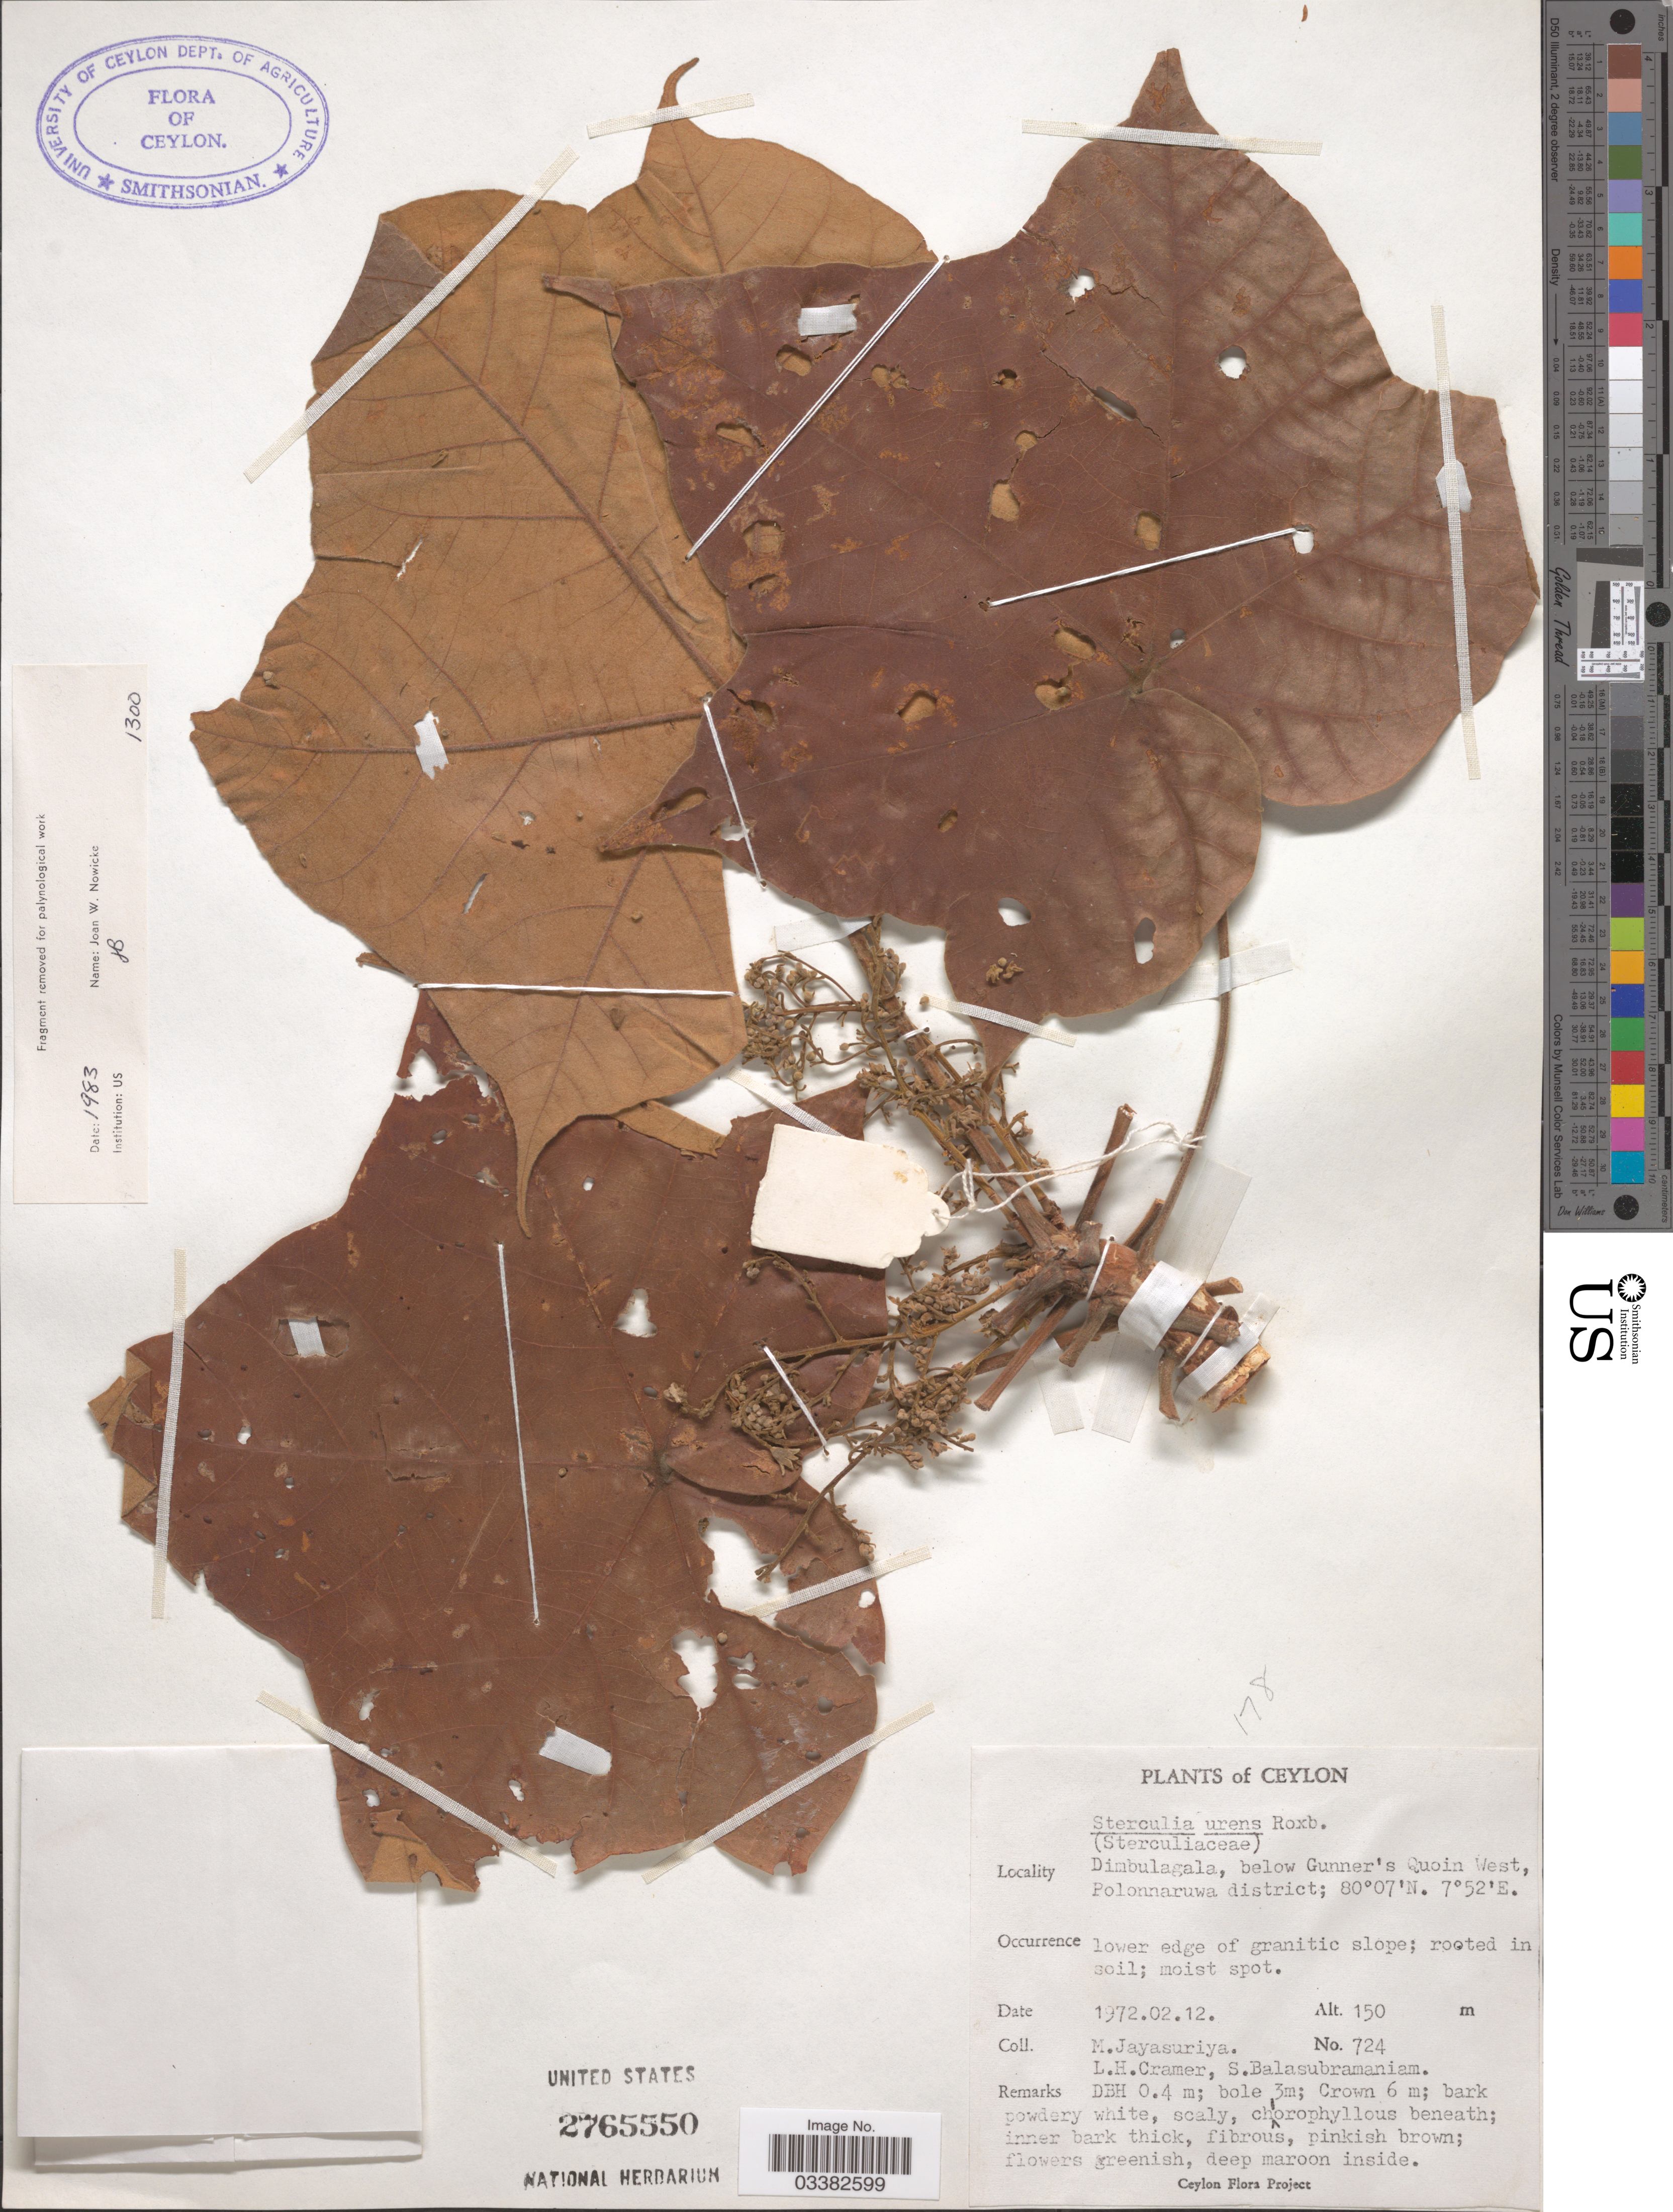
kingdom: Plantae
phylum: Tracheophyta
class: Magnoliopsida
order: Malvales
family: Malvaceae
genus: Sterculia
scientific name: Sterculia urens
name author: Roxb.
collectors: M. Jayasuriya, L. H. Cramer & S. Balasubramaniam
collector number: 724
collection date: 1972-02-12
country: Sri Lanka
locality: Ceylon. Dimbulagala, below Gunner's Quoin West, Polonnaruwa district.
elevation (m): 150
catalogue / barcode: US 2765550